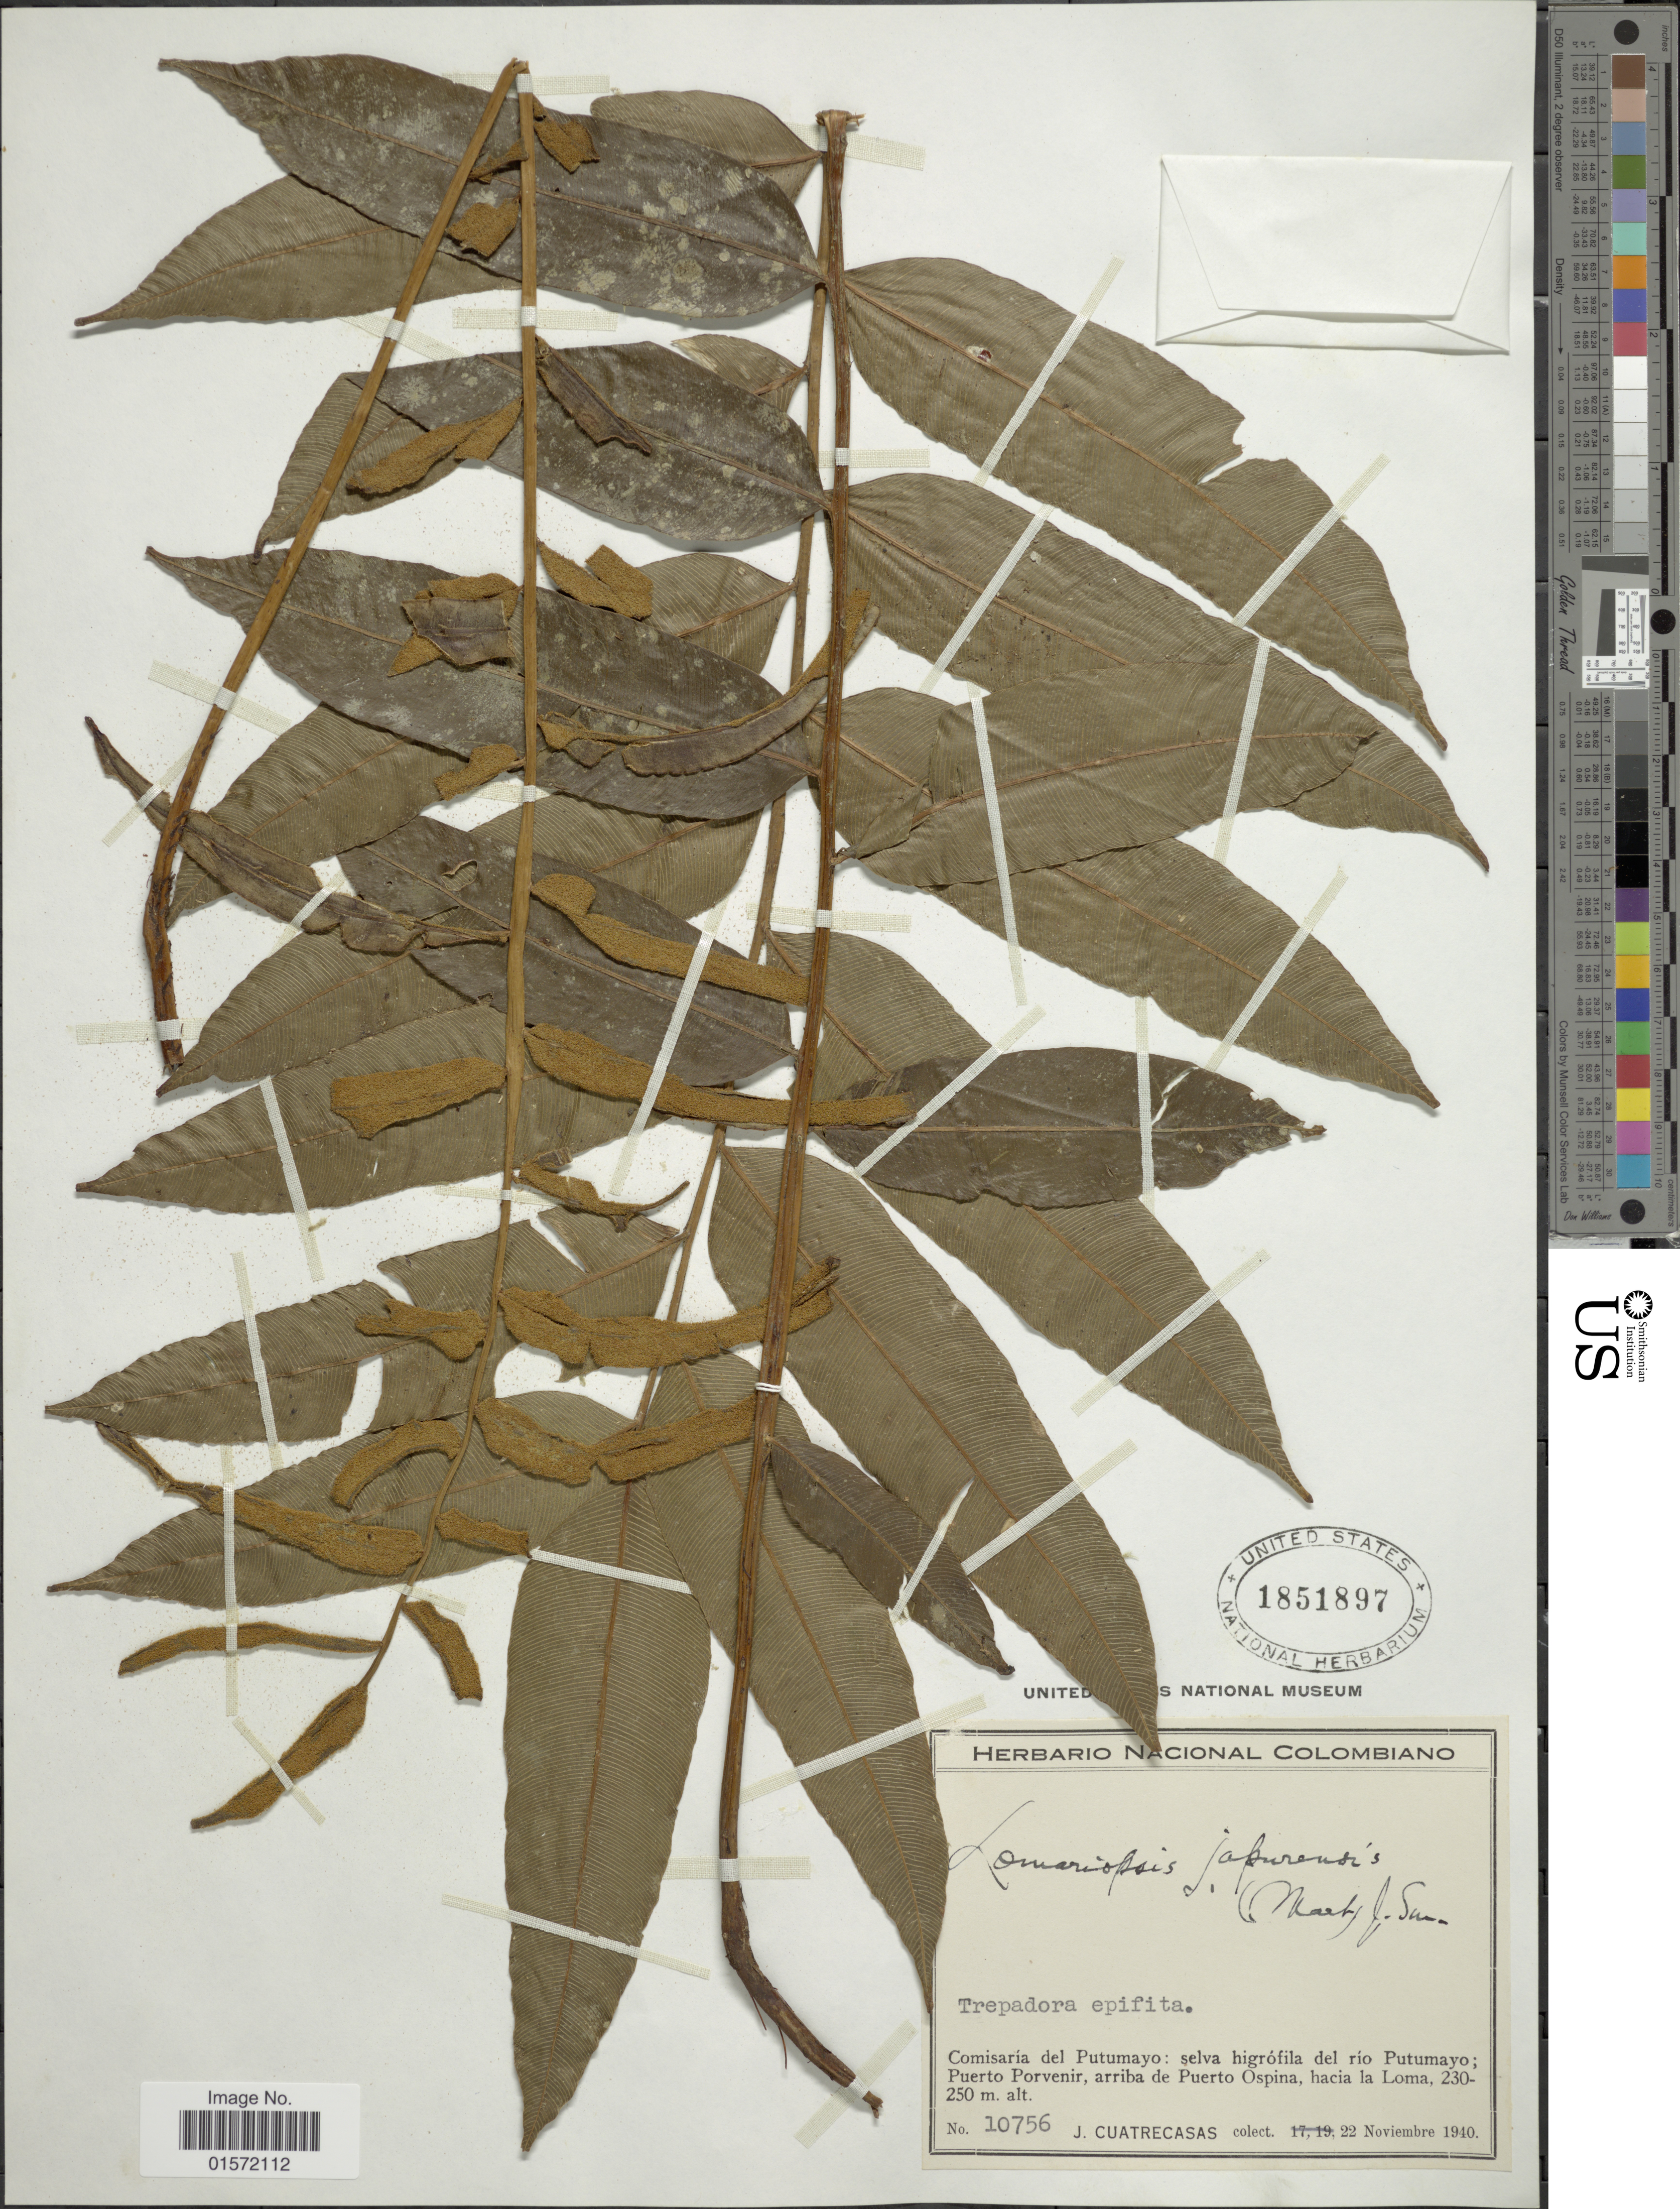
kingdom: Plantae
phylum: Tracheophyta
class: Polypodiopsida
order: Polypodiales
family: Lomariopsidaceae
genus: Lomariopsis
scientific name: Lomariopsis japurensis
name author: (Mart.) J. Sm.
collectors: J. Cuatrecasas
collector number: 10756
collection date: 1940-11-22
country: Colombia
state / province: Putumayo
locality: Selva higrófila del río Putumayo; Puerto Porvenir, arriba de Puerto Ospina, hacia la Loma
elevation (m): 230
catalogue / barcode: US 1851897